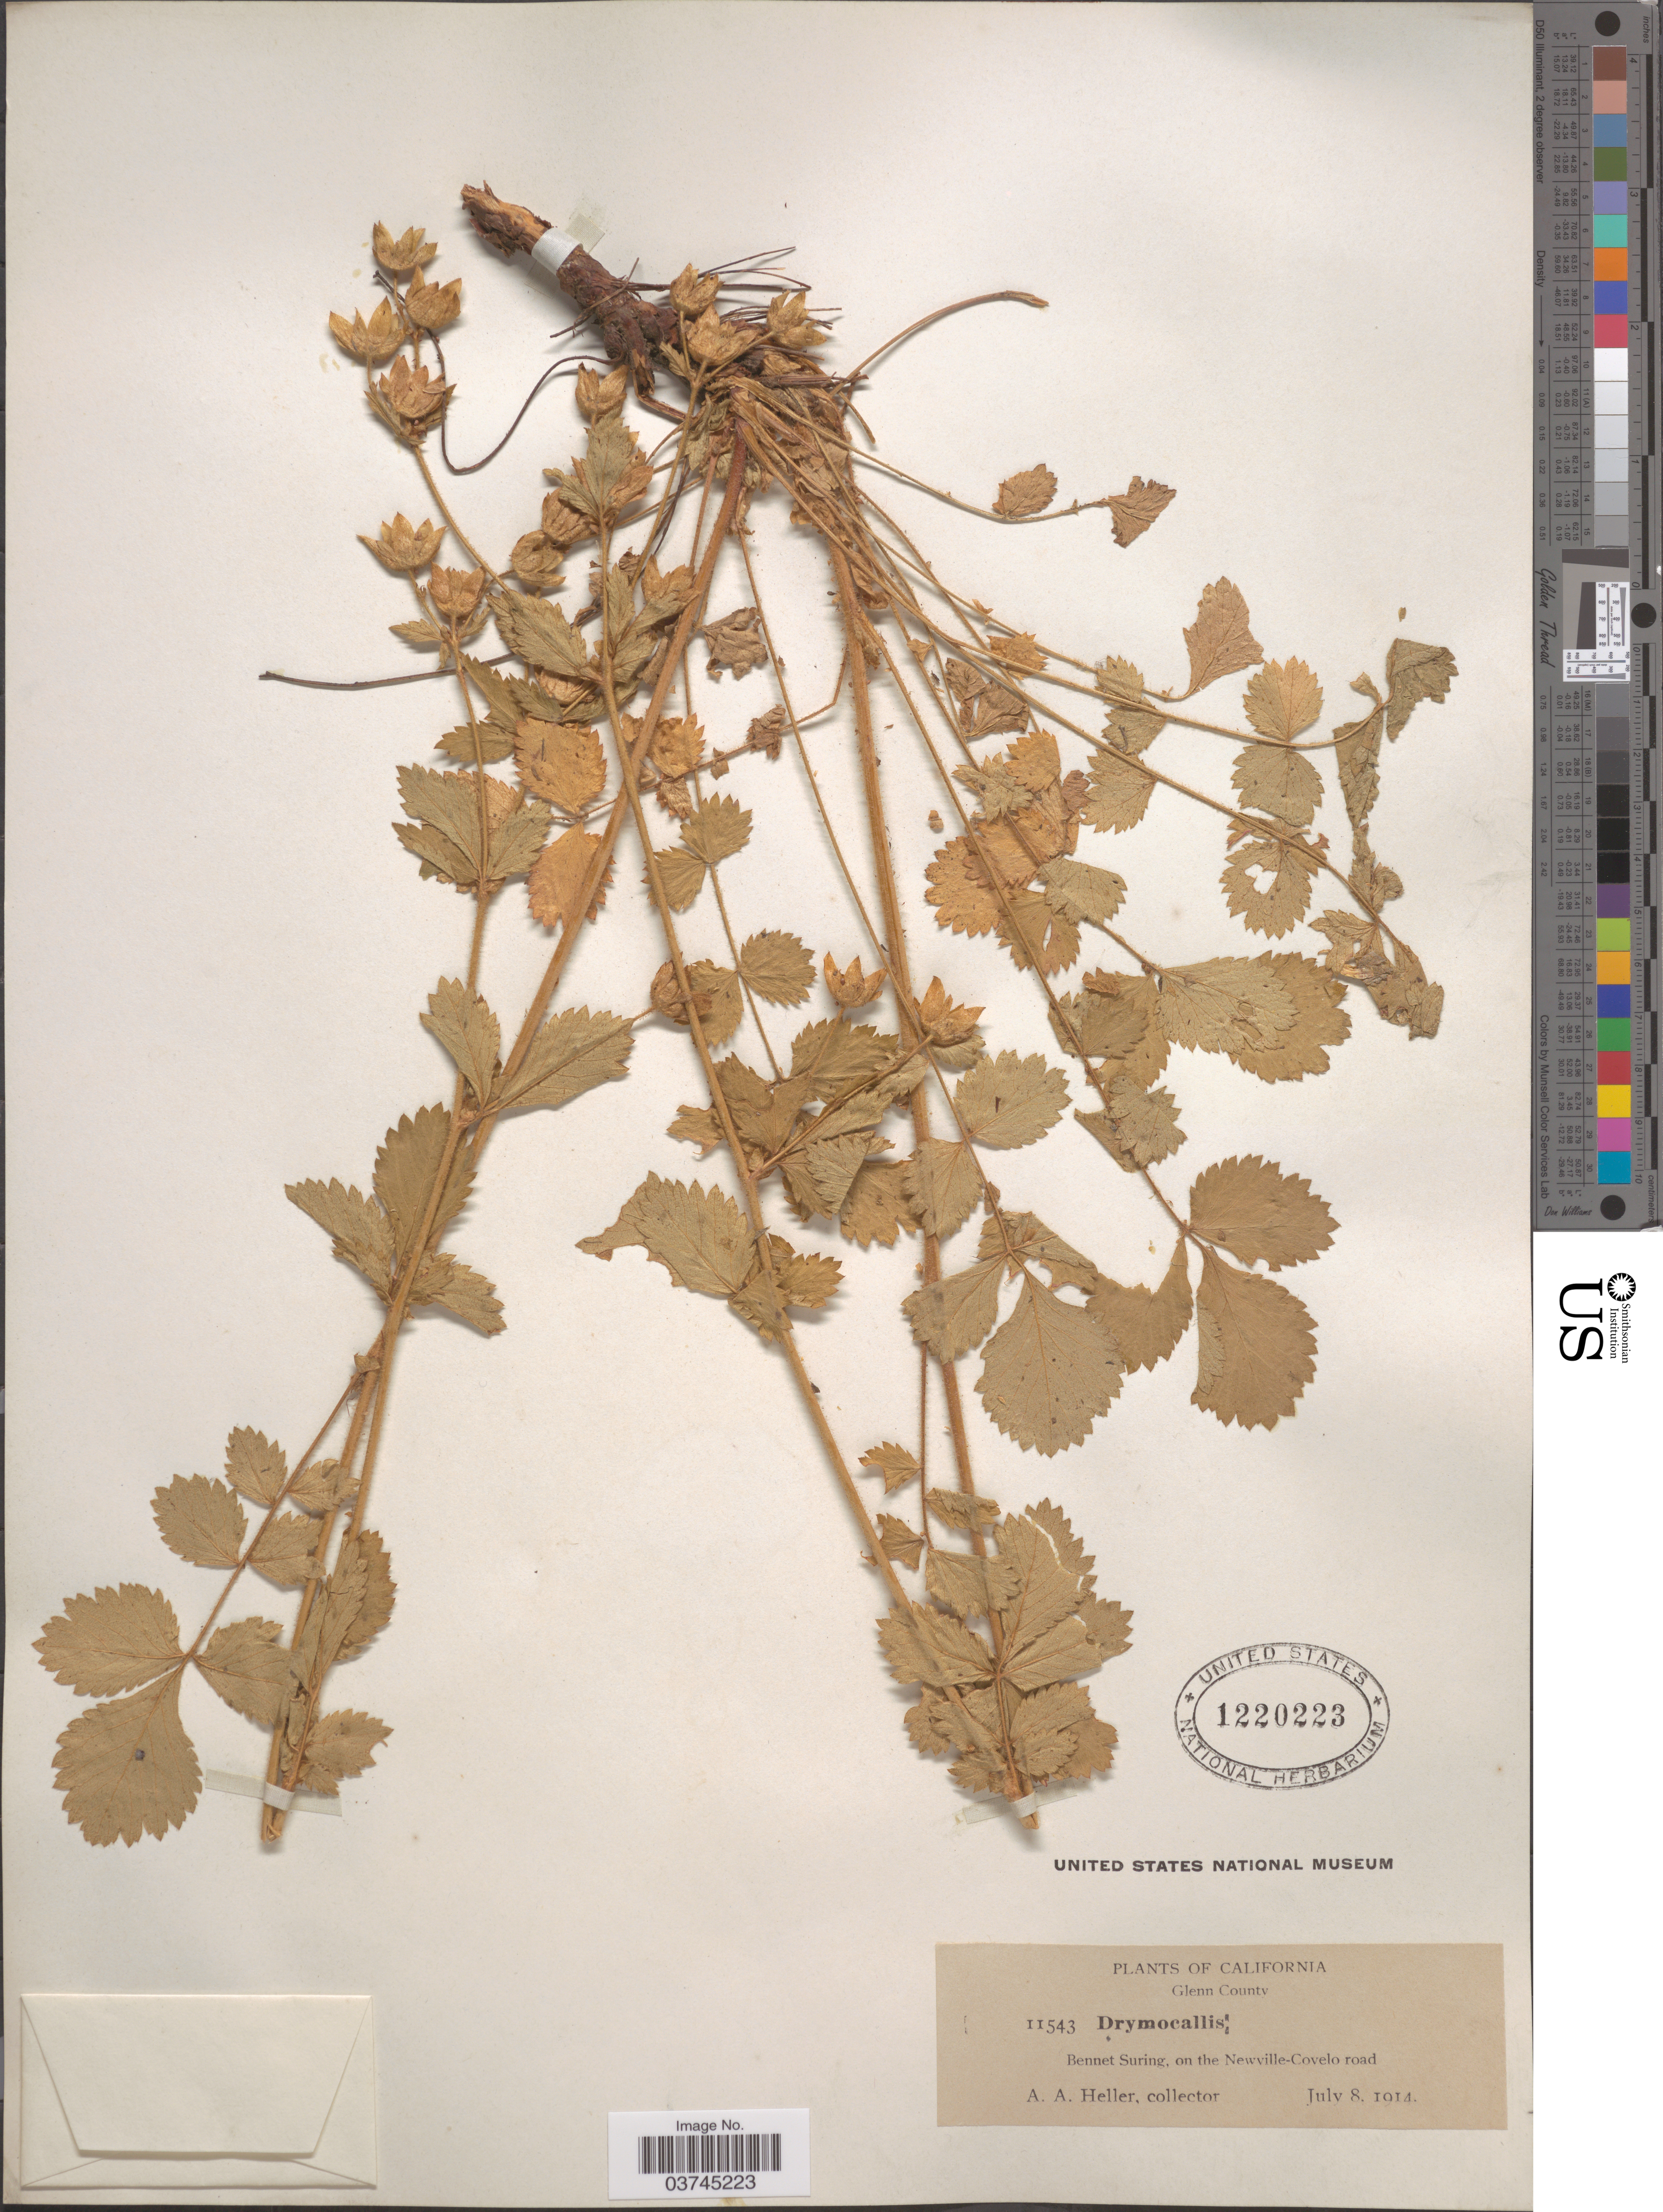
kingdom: Plantae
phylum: Tracheophyta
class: Magnoliopsida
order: Rosales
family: Rosaceae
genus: Drymocallis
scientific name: Drymocallis glandulosa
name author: (Lindl.) Rydb.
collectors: A. A. Heller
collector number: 11543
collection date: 1914-07-08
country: United States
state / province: California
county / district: Glenn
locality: Glenn County. Bennet Suring, on the Newville-Covelo road.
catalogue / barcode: US 1220223